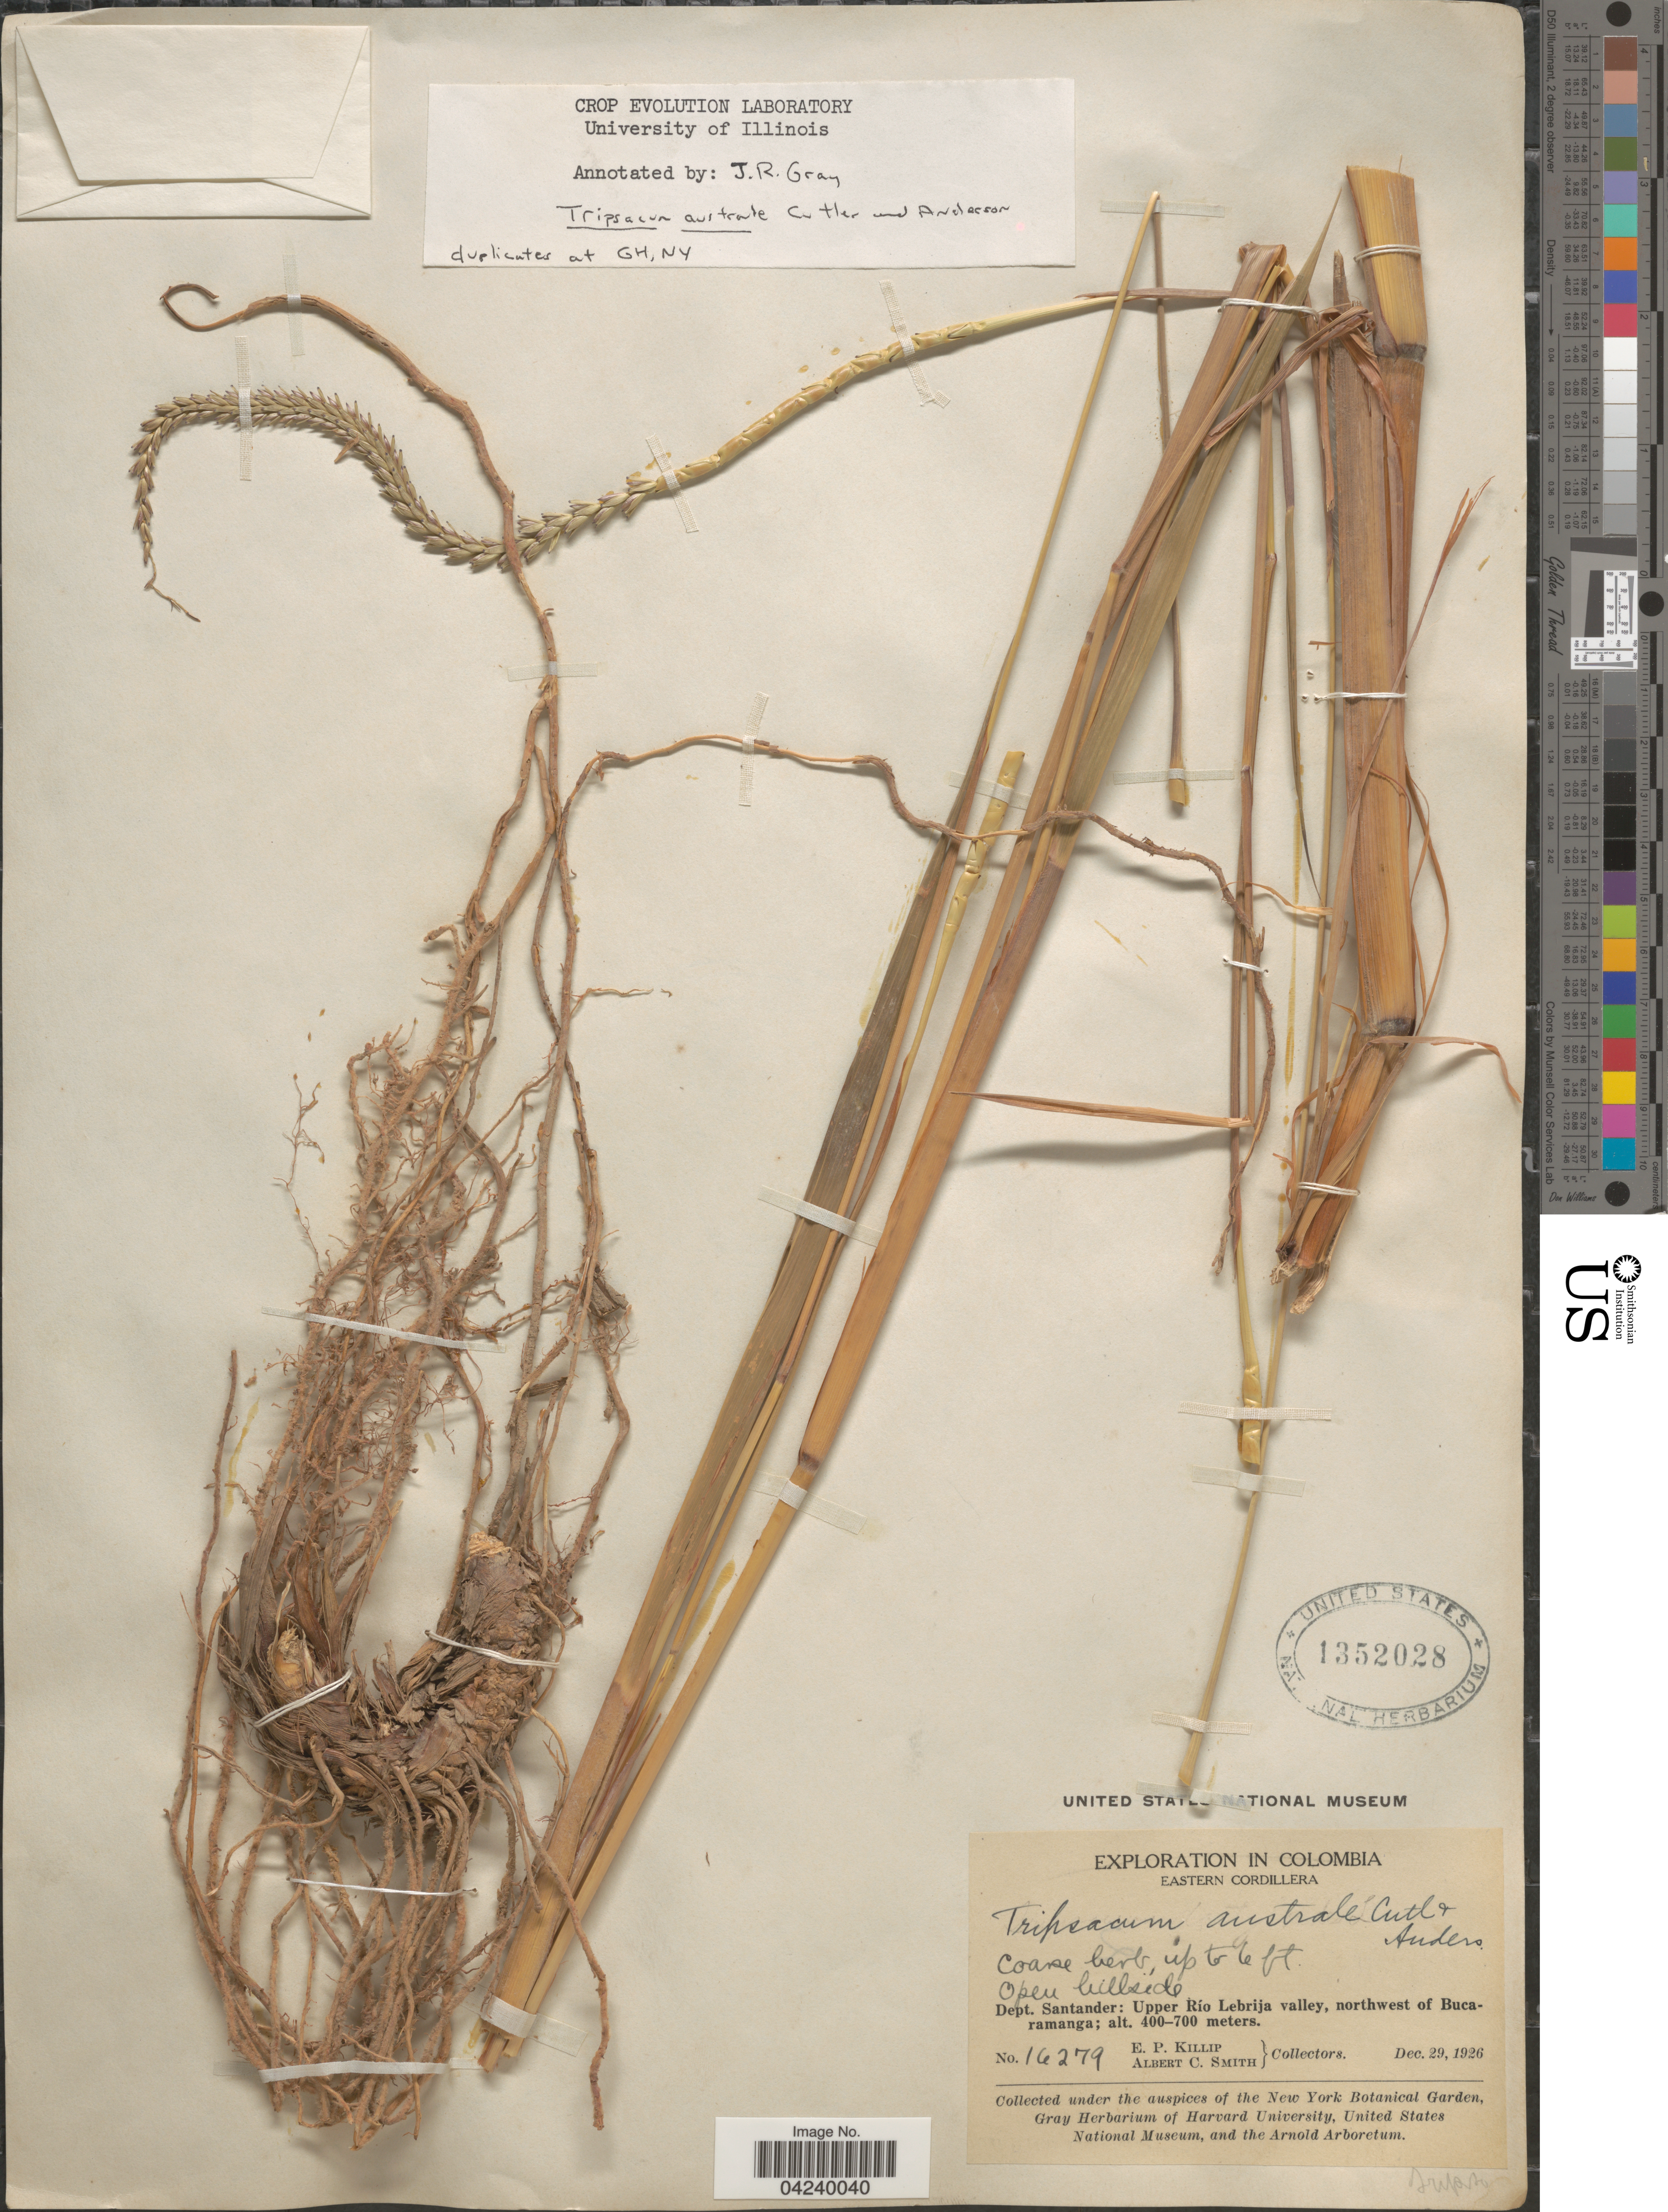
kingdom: Plantae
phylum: Tracheophyta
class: Liliopsida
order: Poales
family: Poaceae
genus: Tripsacum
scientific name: Tripsacum australe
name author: H.C. Cutler & E.S. Anderson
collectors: E. P. Killip & A. C. Smith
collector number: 16279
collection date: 1926-12-29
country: Colombia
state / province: Santander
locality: Exploration in Colombia. Eastern Cordillera. Dept. Santander: Upper Río Lebrija valley, northwest of Bucaramanga.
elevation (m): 400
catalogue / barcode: US 1352028